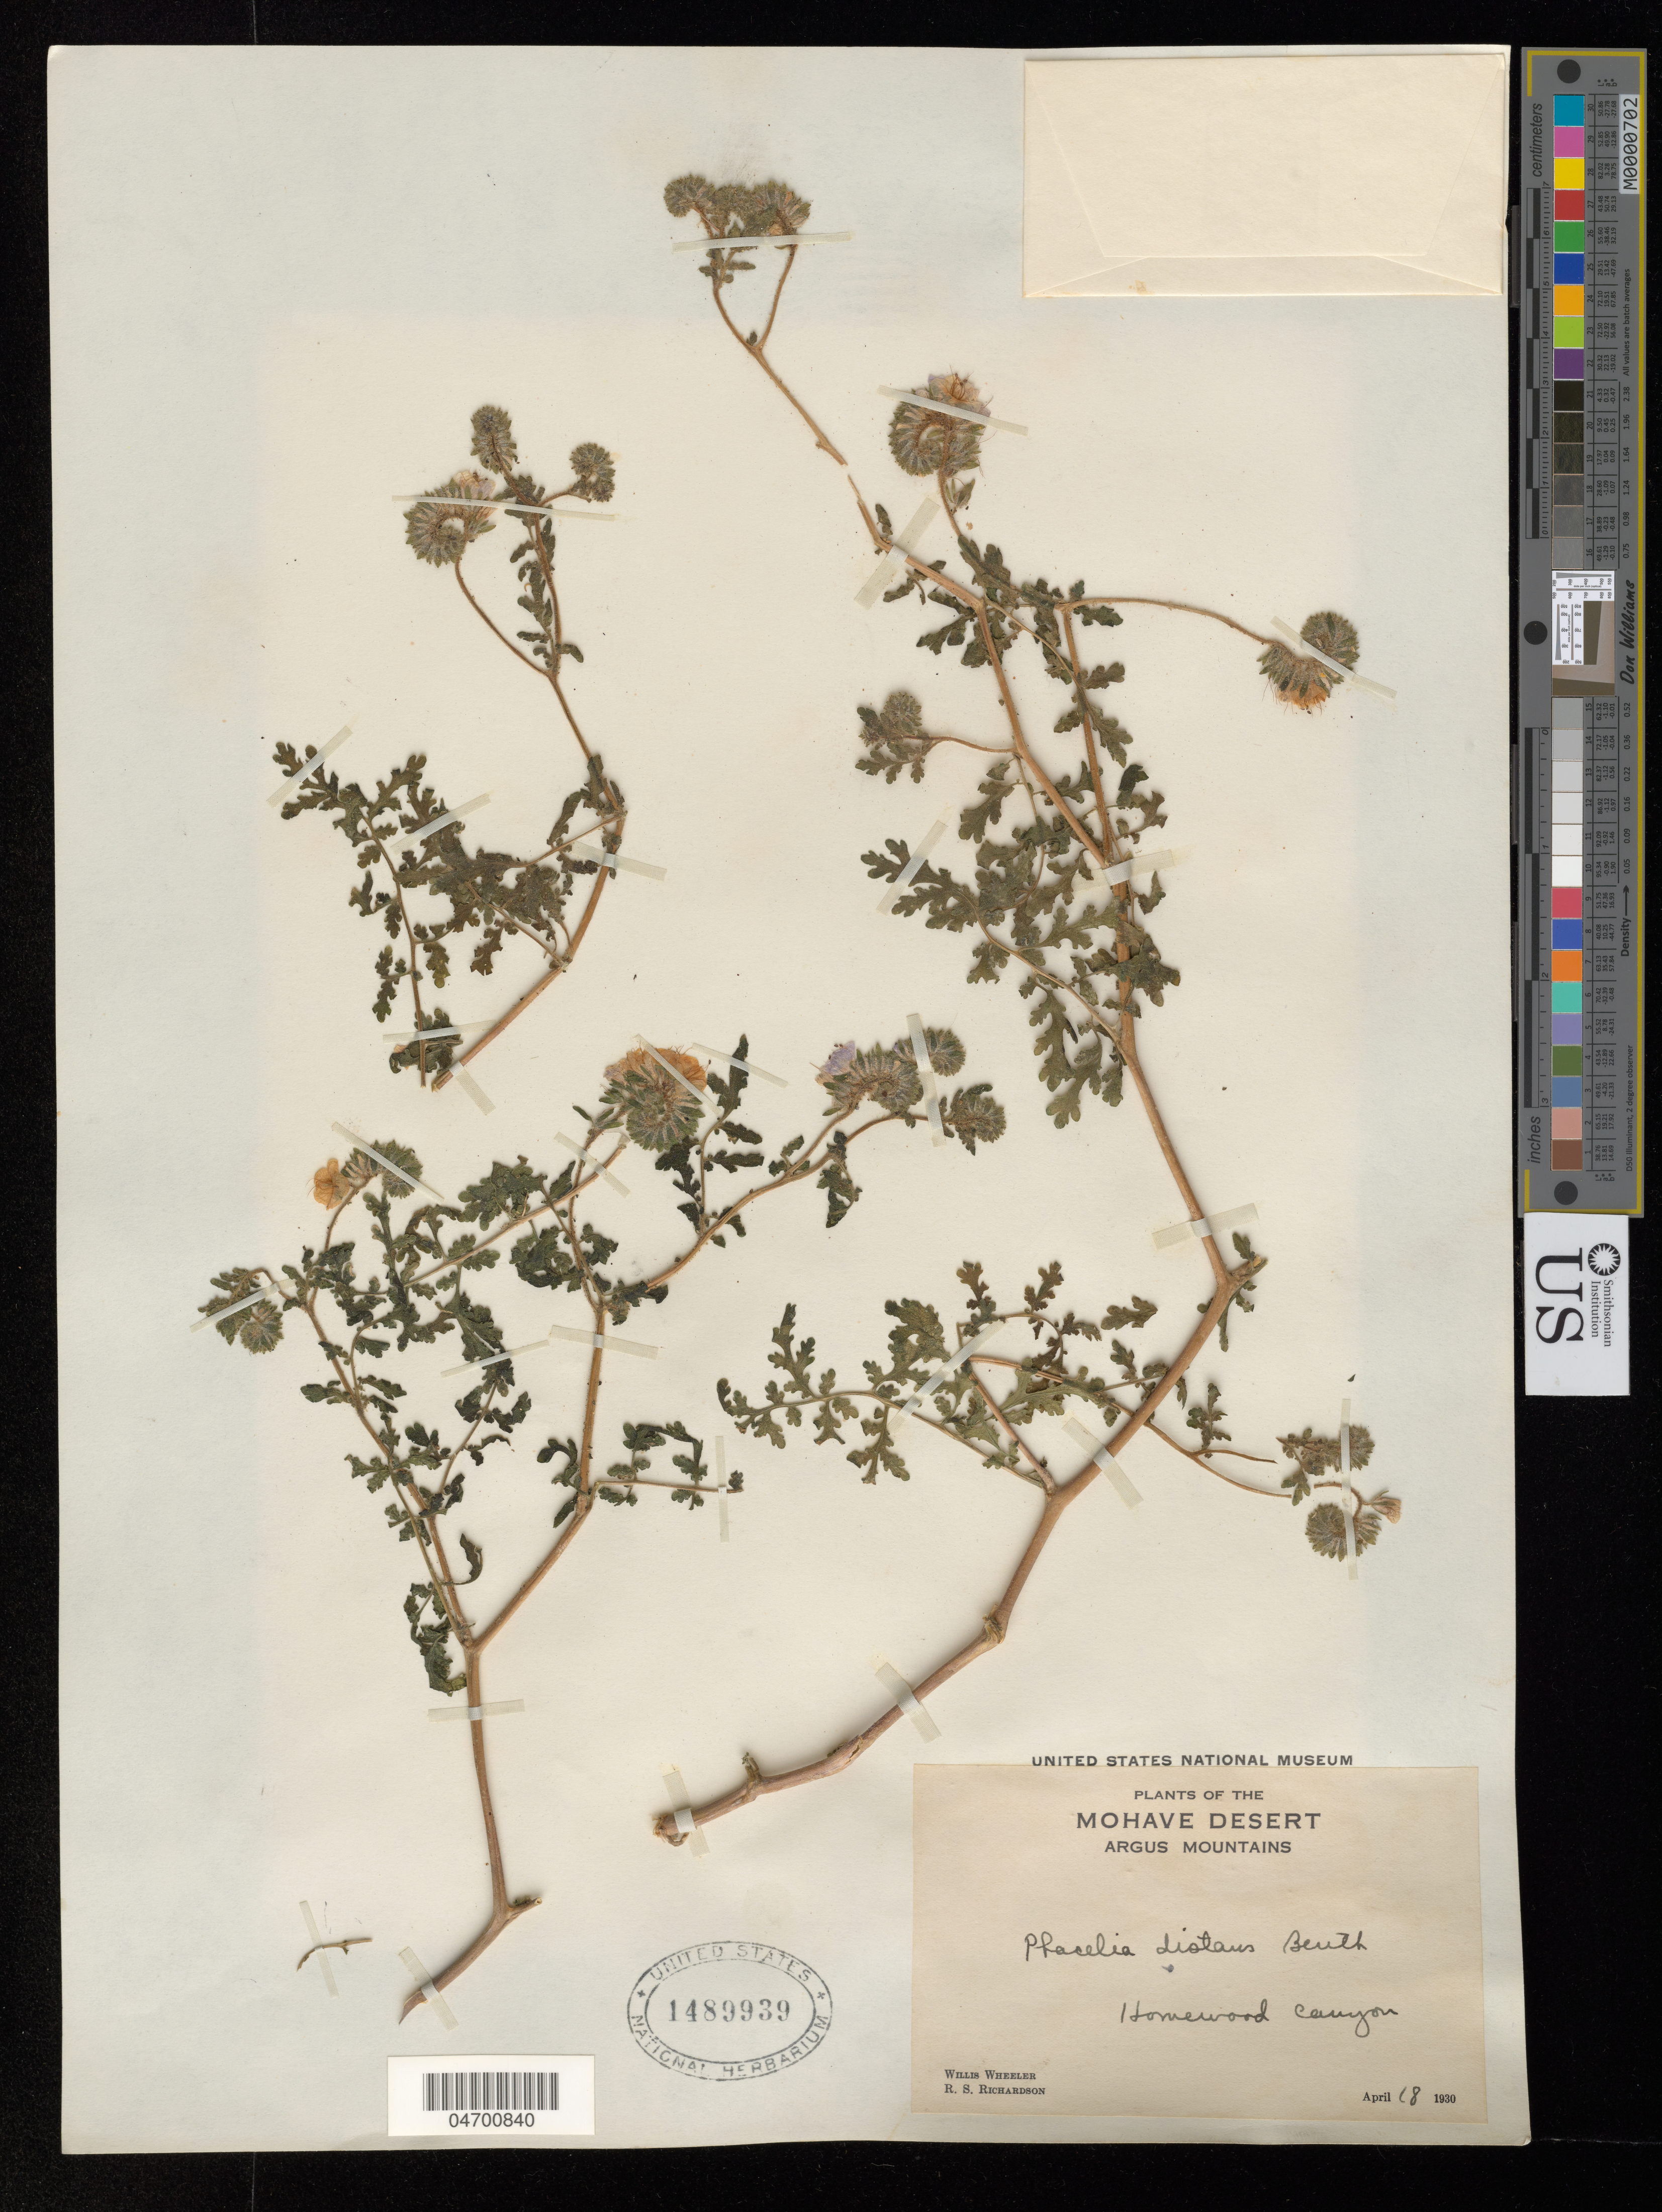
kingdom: Plantae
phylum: Tracheophyta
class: Magnoliopsida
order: Boraginales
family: Hydrophyllaceae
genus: Phacelia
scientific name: Phacelia distans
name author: Benth.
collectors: W. Wheeler & R. Richardson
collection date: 1930-04-18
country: United States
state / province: California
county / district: Kern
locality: Mohave Desert. Argus Mountains. Homewood Canyon.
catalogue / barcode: US 1489939